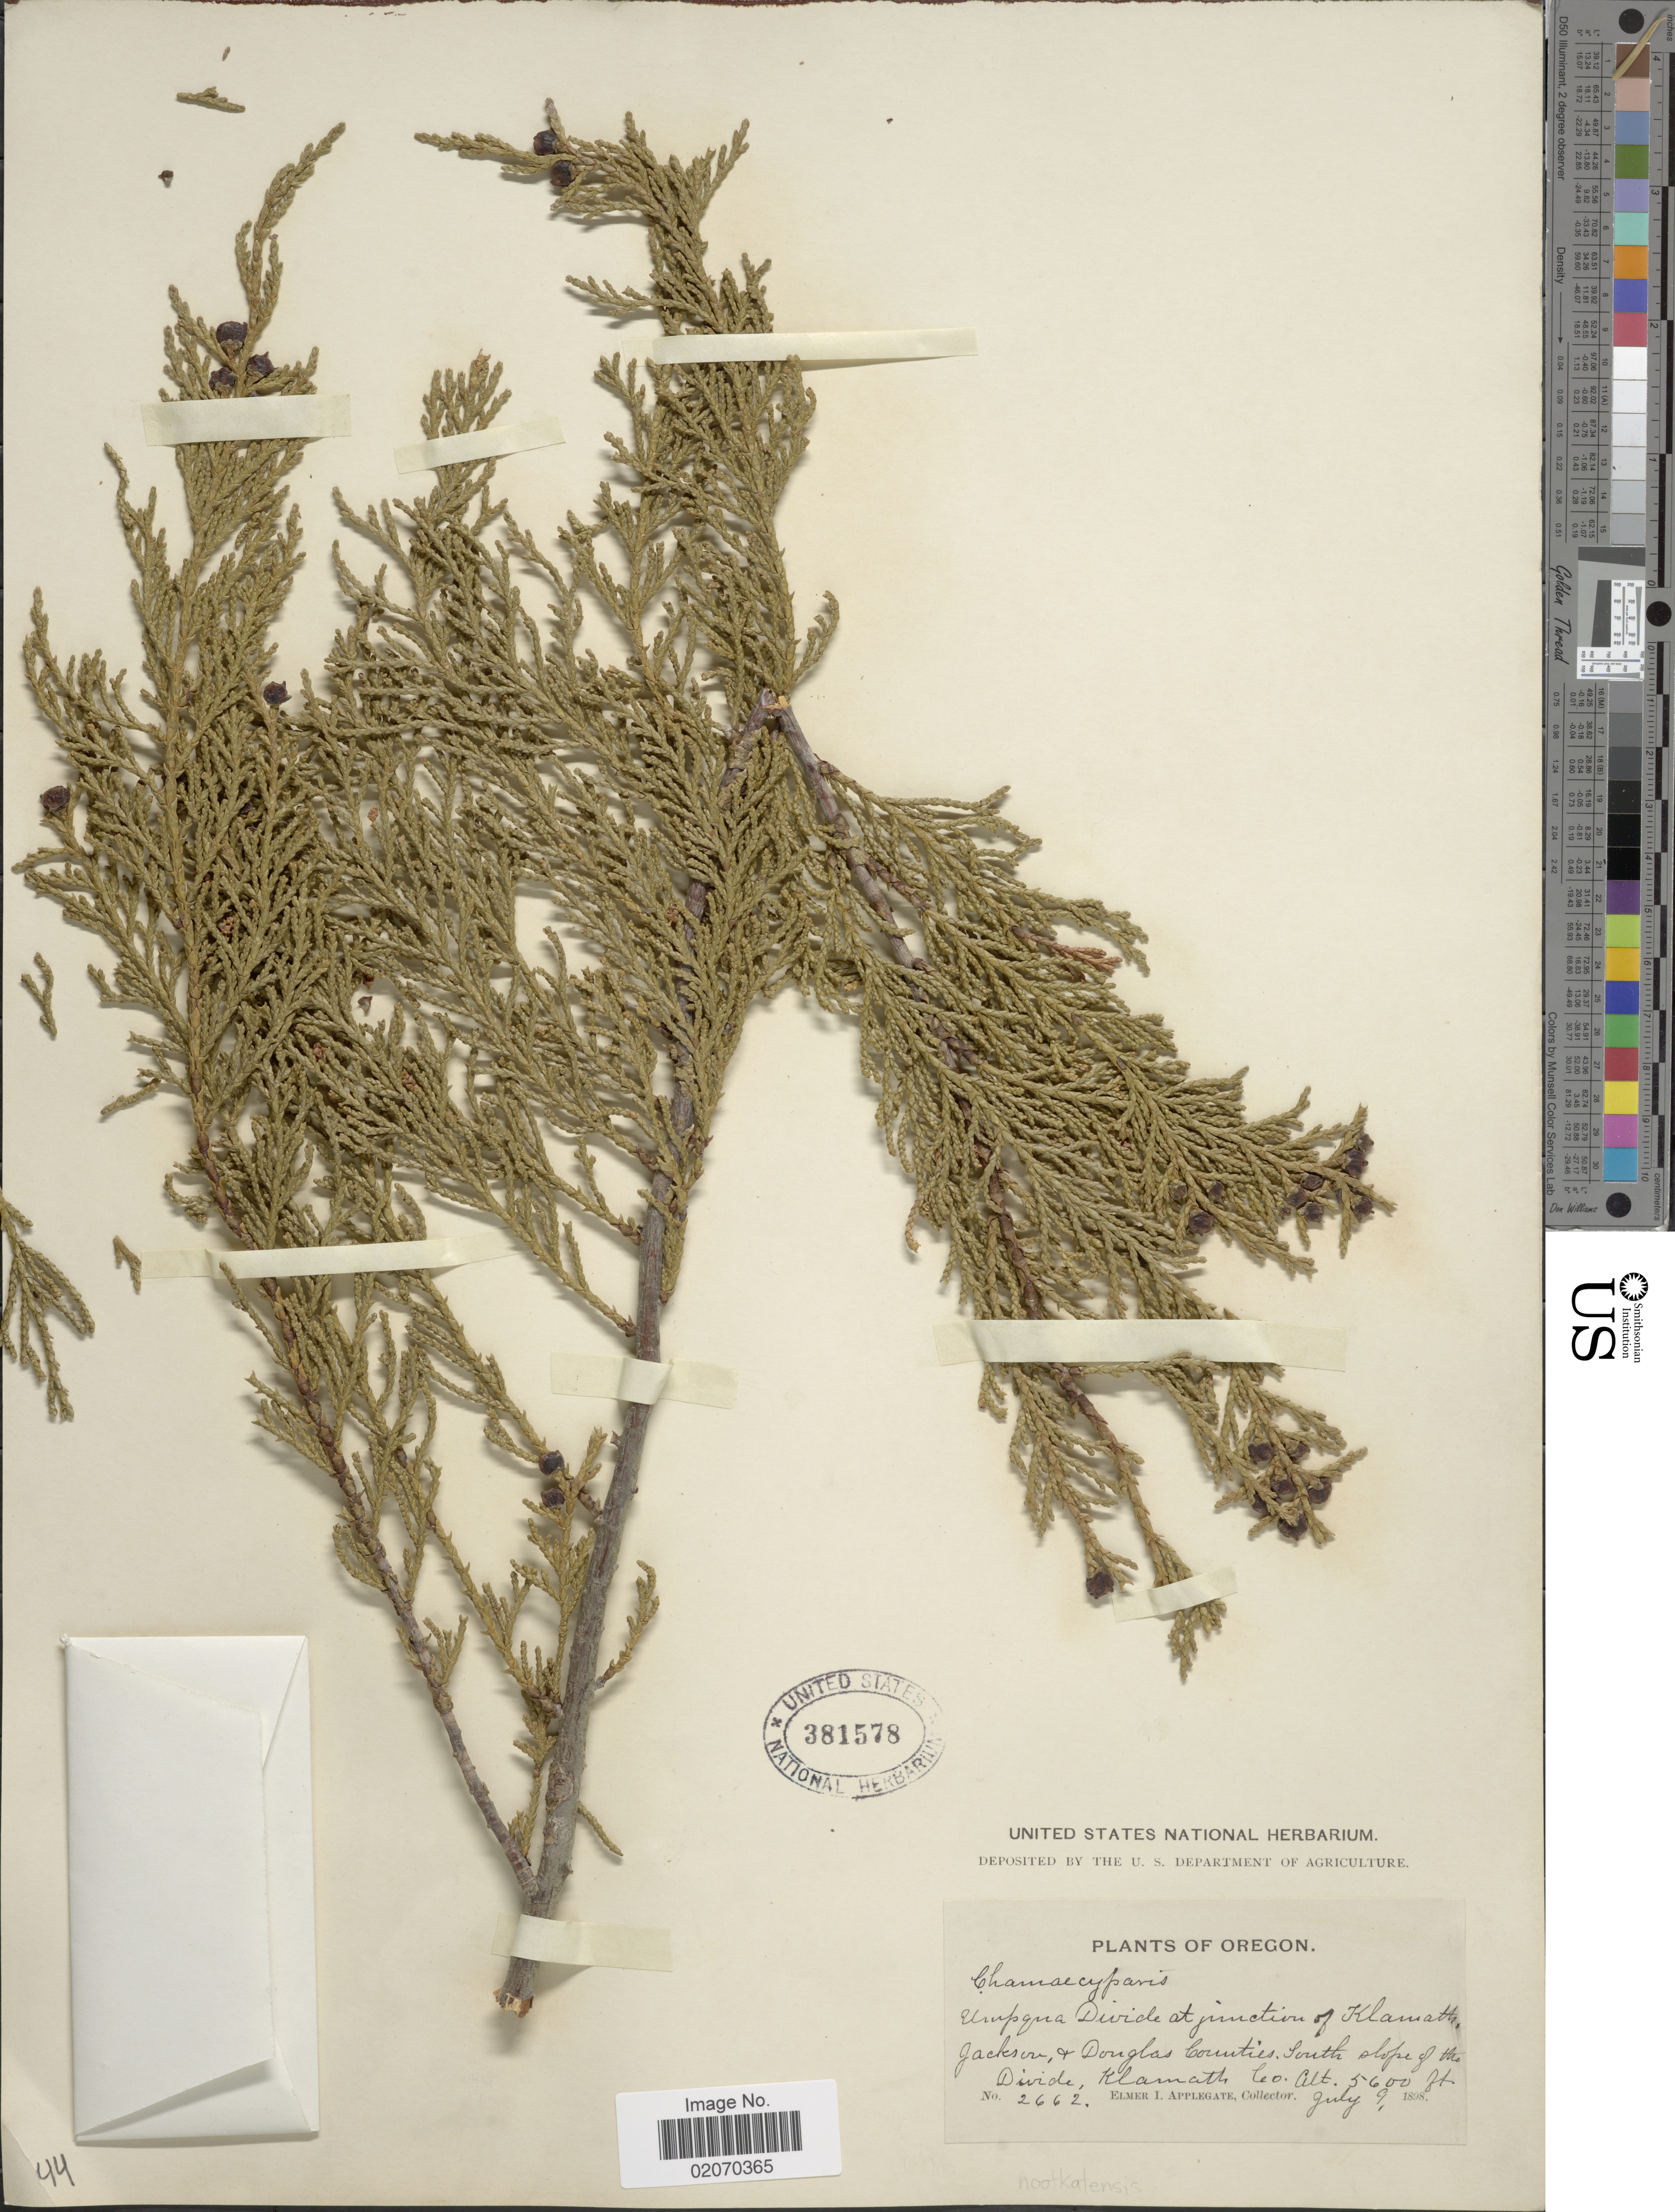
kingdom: Plantae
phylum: Tracheophyta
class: Pinopsida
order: Pinales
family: Cupressaceae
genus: Chamaecyparis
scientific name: Chamaecyparis sp.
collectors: E. I. Applegate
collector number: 2662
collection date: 1898-07-09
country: United States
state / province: Oregon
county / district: Klamath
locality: Urupqua Divide at junction of Klamath, Jackson & Douglas Counties. South slope of the Divide, Klamath Co.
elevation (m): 1707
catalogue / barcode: US 381578